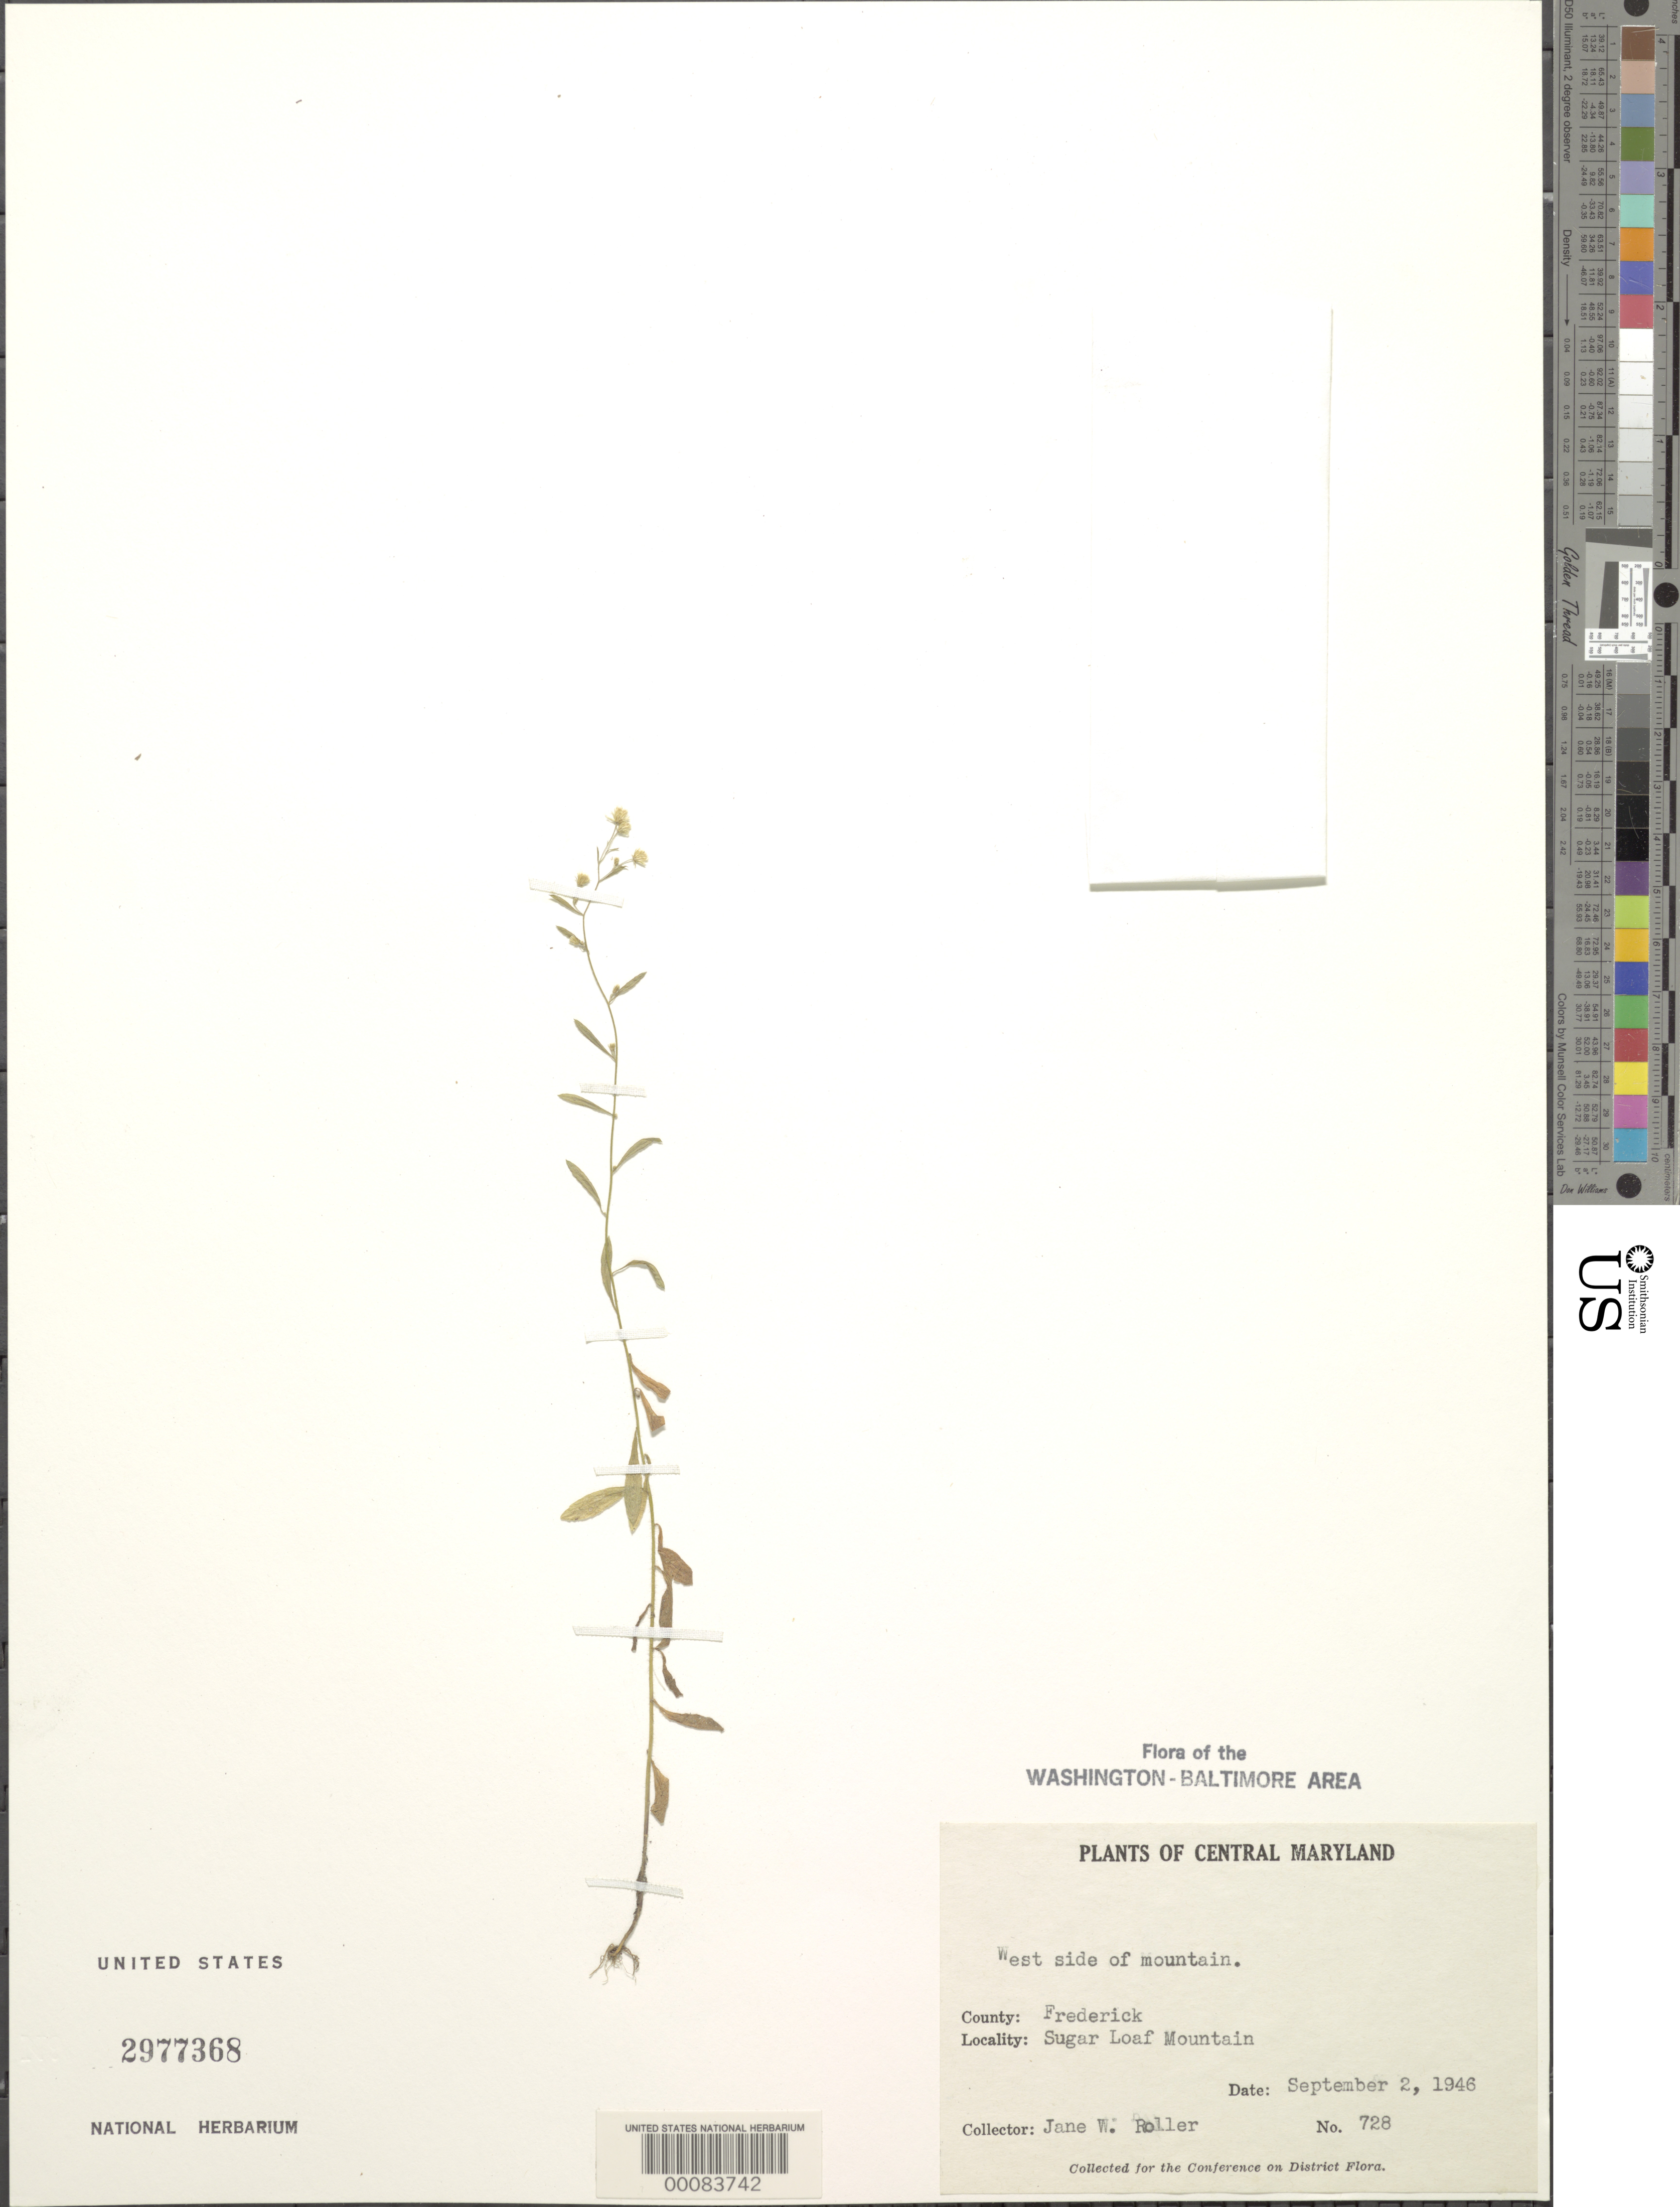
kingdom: Plantae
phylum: Tracheophyta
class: Magnoliopsida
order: Asterales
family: Asteraceae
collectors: J. W. Roller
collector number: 728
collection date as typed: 02 Sep 1946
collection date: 1946-09-02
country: United States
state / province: Maryland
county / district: Frederick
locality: West side of Sugar Loaf Mountain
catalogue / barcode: US 2977368